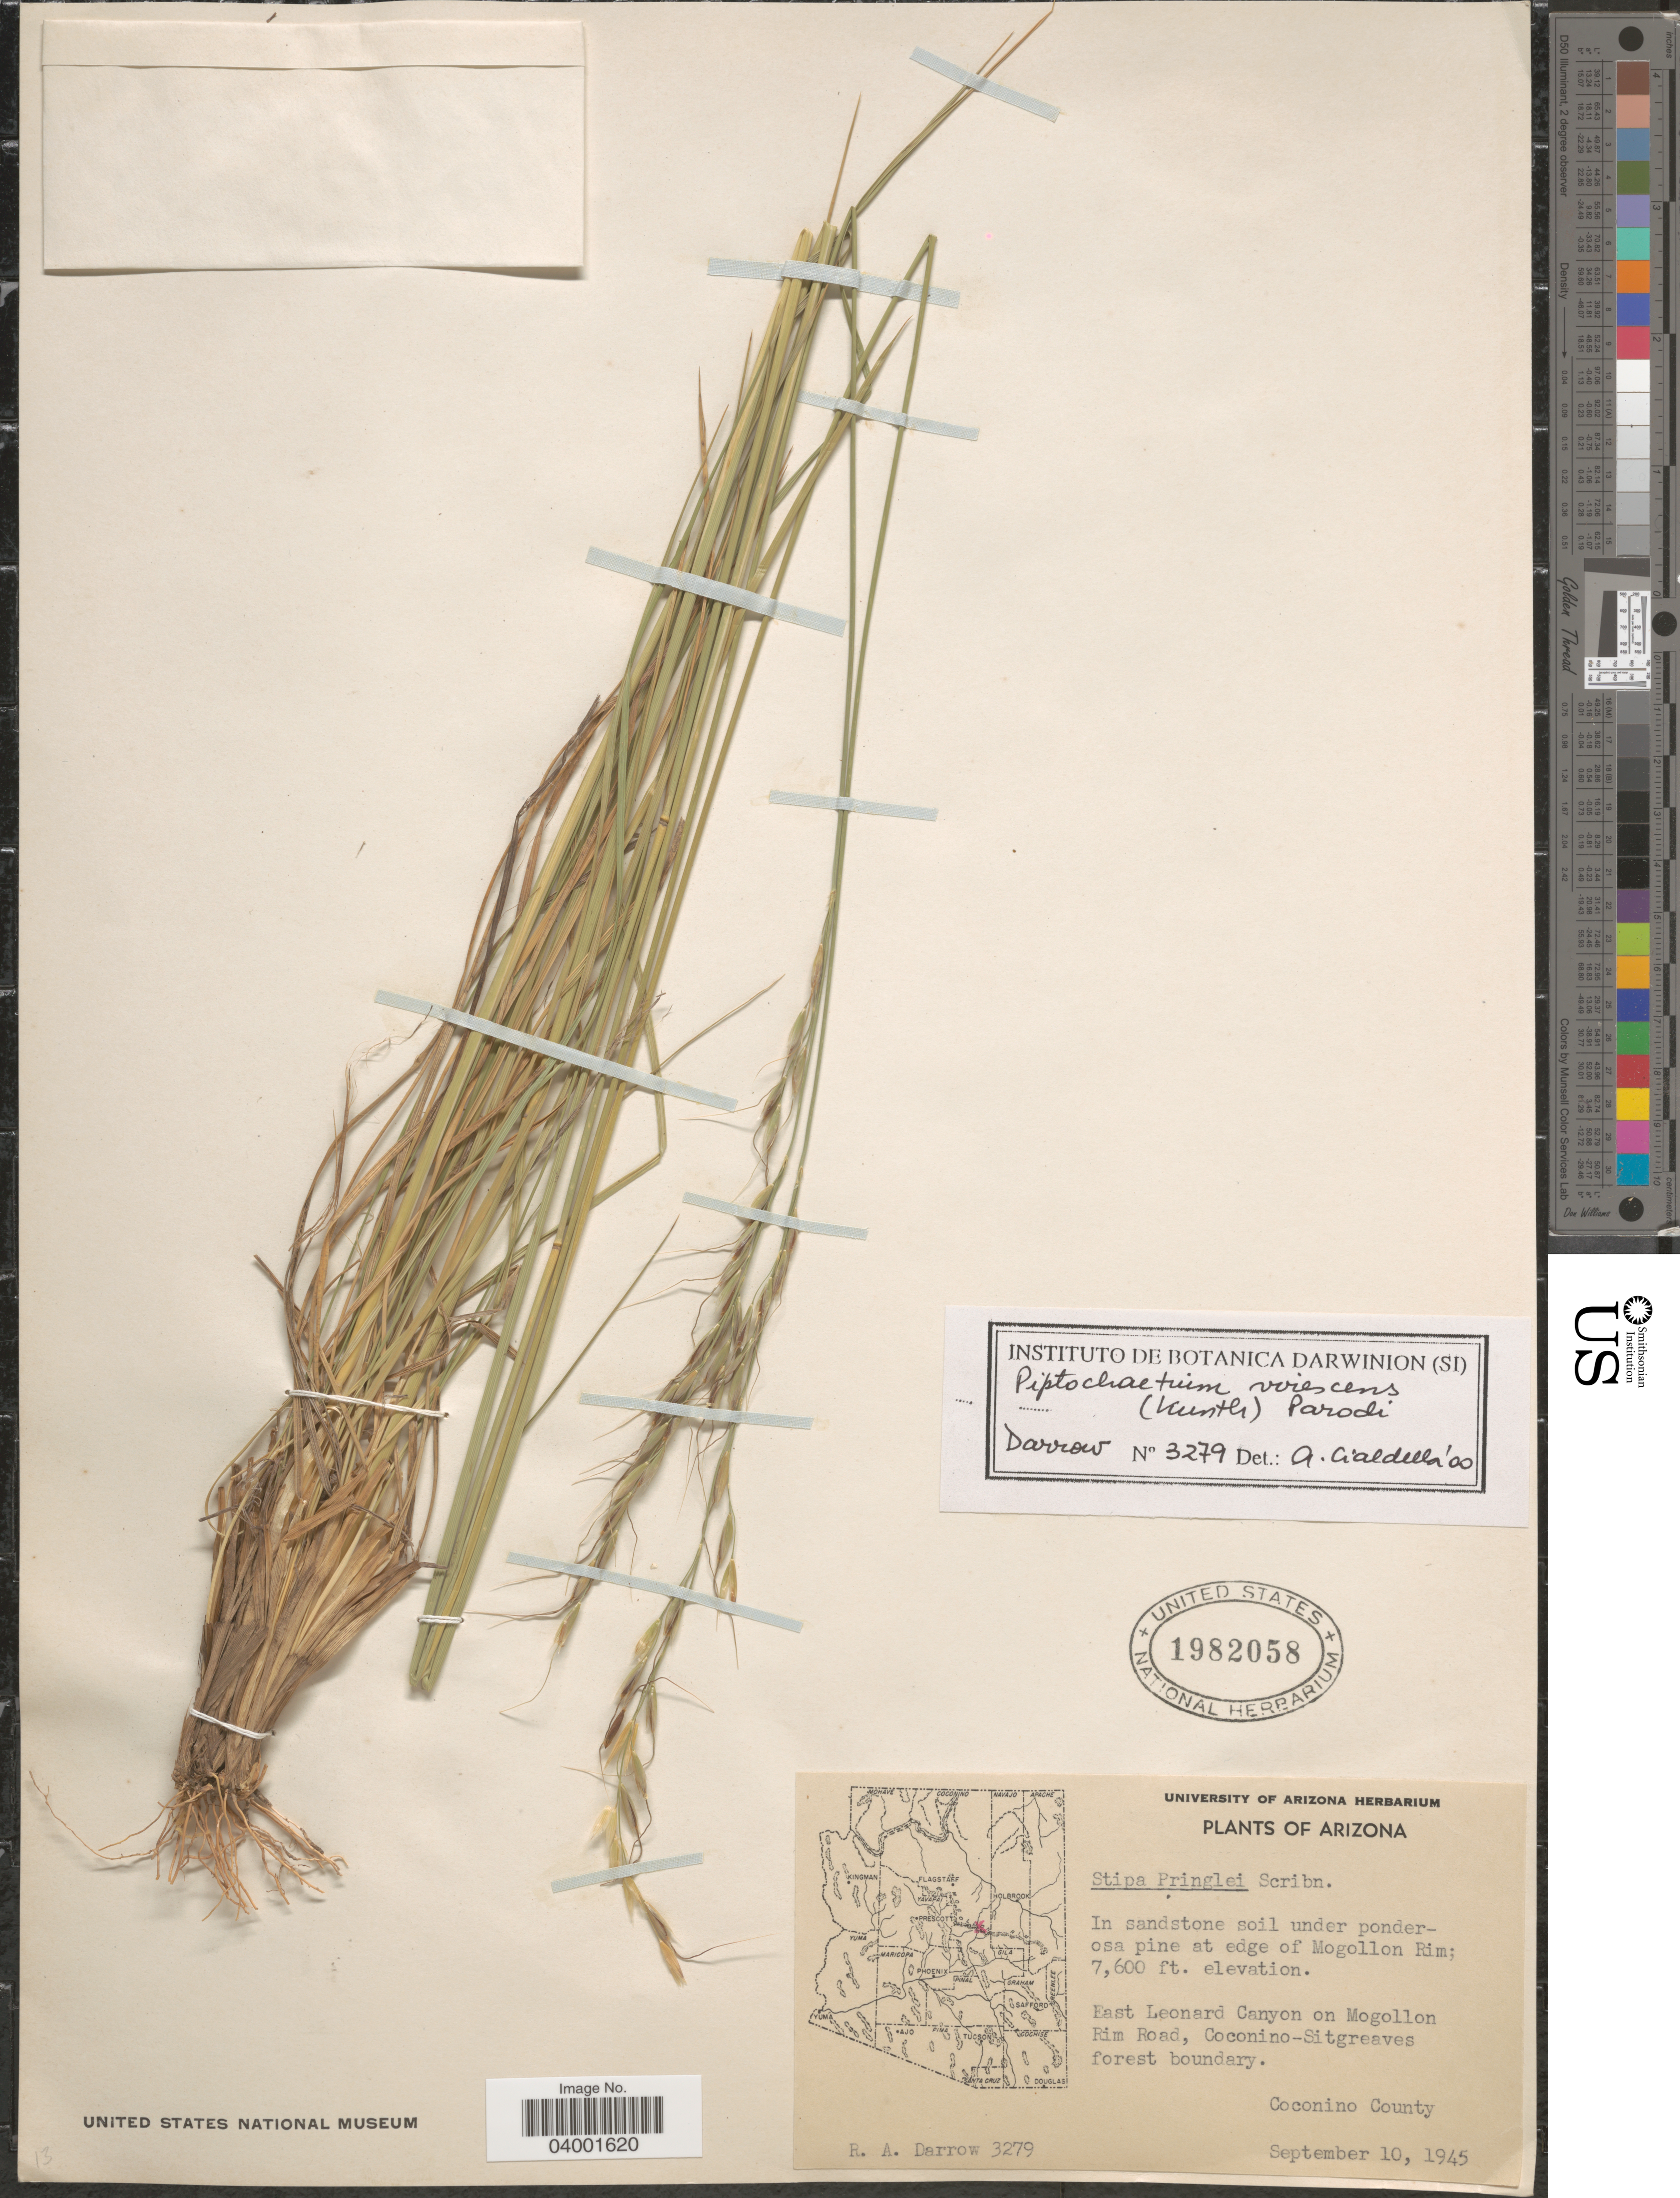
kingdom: Plantae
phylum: Tracheophyta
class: Liliopsida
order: Poales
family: Poaceae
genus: Piptochaetium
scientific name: Piptochaetium virescens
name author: (Kunth) Parodi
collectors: R. A. Darrow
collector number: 3279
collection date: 1945-09-10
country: United States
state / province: Arizona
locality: In sandstone soil under ponderosa pine at edge of Mogollon Rim. East Leonard Canyon on Mogollon Rim Road, Coconino-Sitgreaves forest boundary. Coconino County.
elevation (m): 2316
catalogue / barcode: US 1982058